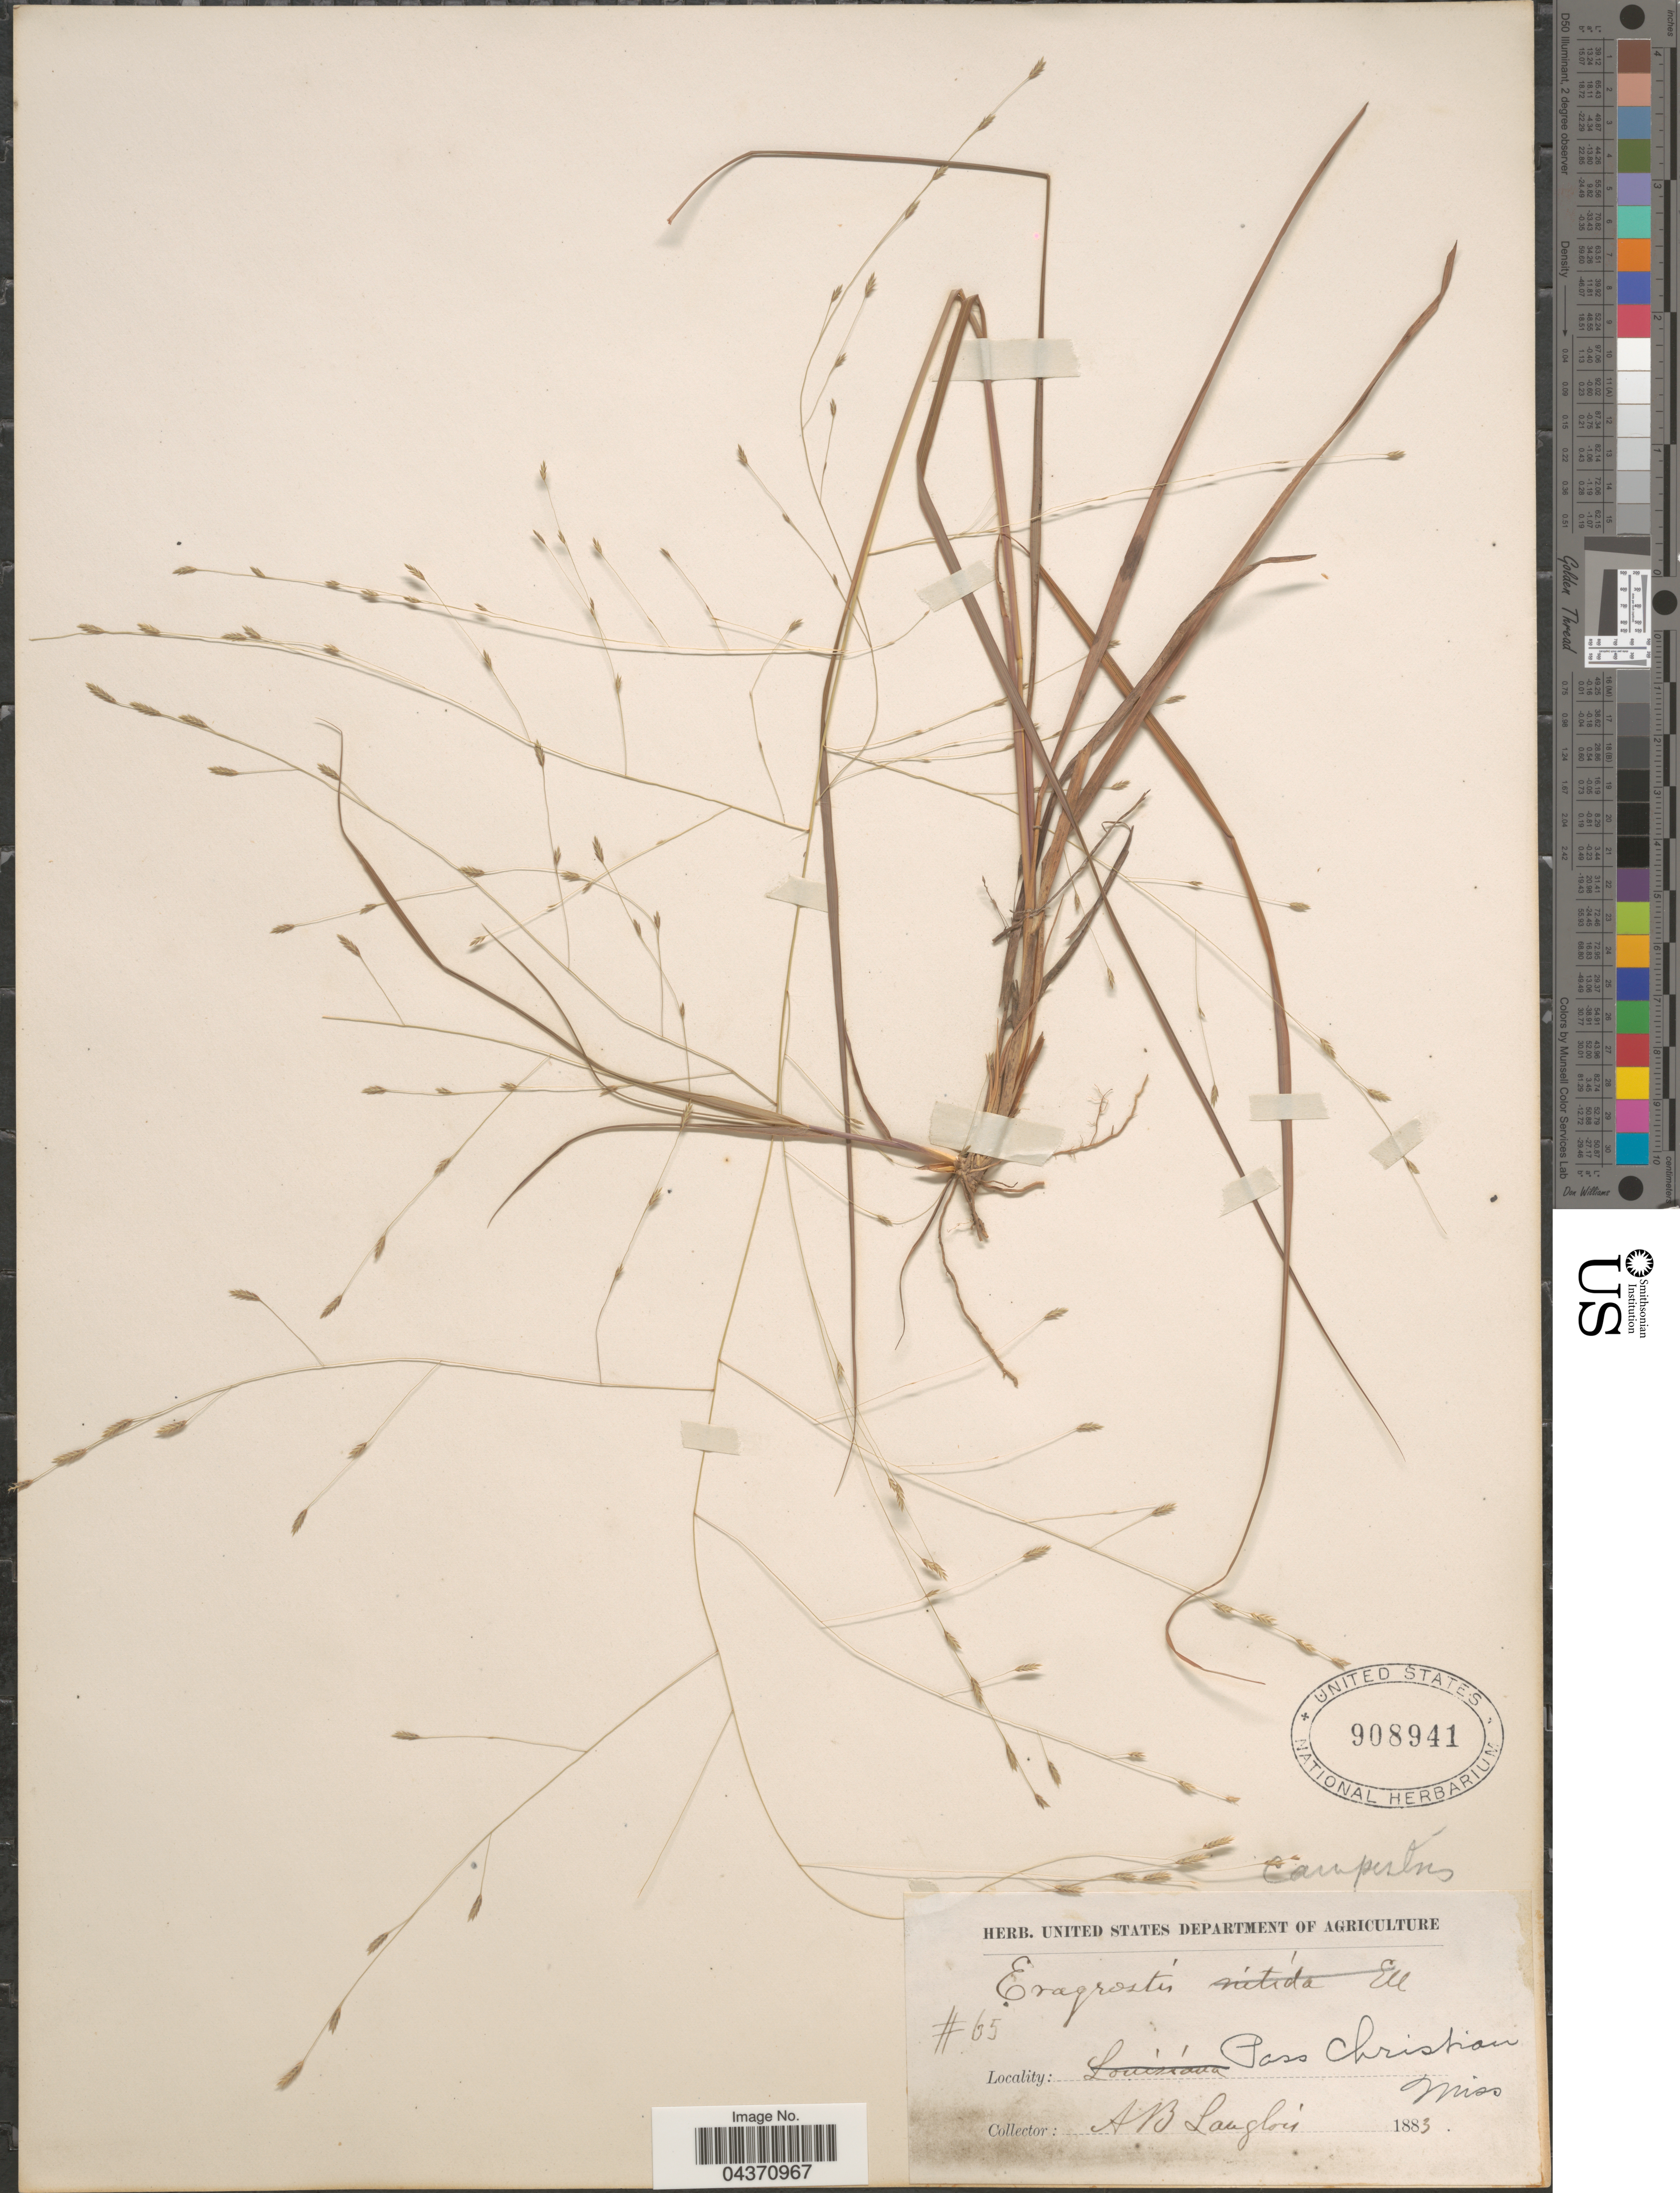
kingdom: Plantae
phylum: Tracheophyta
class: Liliopsida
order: Poales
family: Poaceae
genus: Eragrostis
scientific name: Eragrostis refracta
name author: (Muhl.) Scribn.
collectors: A. Langlois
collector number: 65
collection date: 1883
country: United States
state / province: Mississippi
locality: Pass Christian.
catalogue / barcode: US 908941